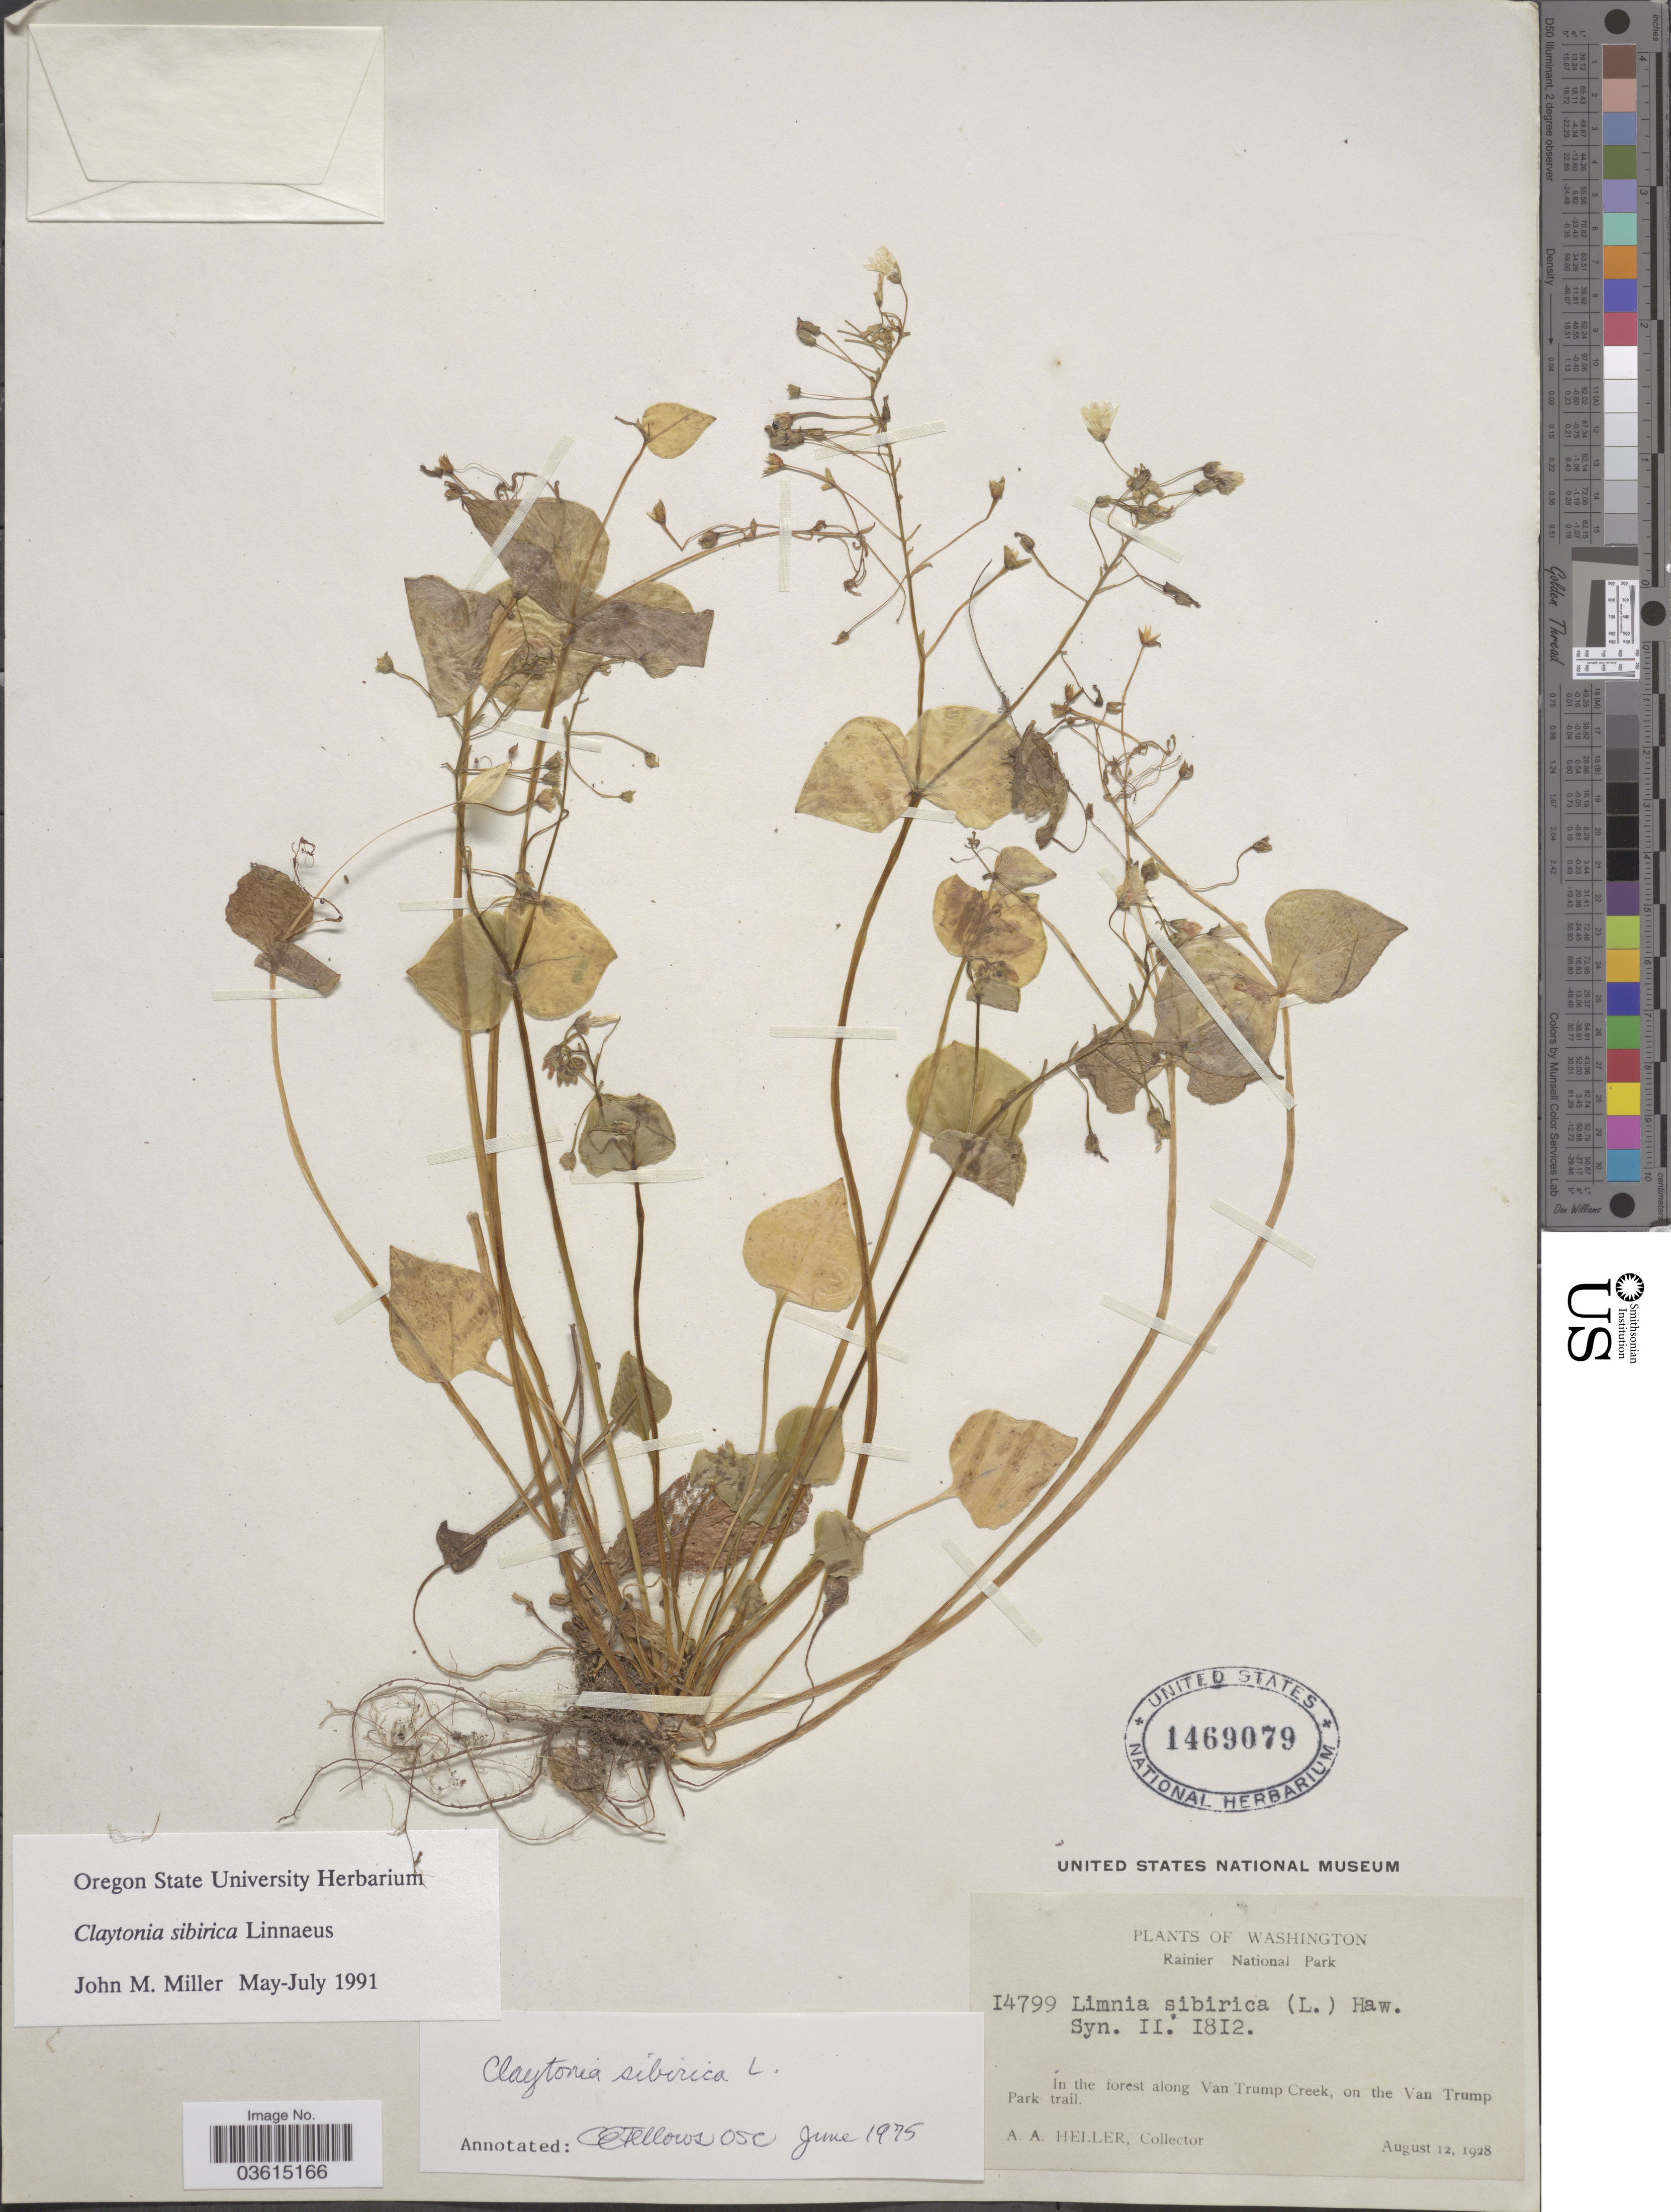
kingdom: Plantae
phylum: Tracheophyta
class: Magnoliopsida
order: Caryophyllales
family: Montiaceae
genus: Claytonia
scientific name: Claytonia sibirica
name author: L.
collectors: A. A. Heller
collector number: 14799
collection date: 1928-08-12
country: United States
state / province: Washington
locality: Rainier National Park. In the forest along Van Trump Creek, on the Van Trump Park trail.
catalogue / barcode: US 1469079